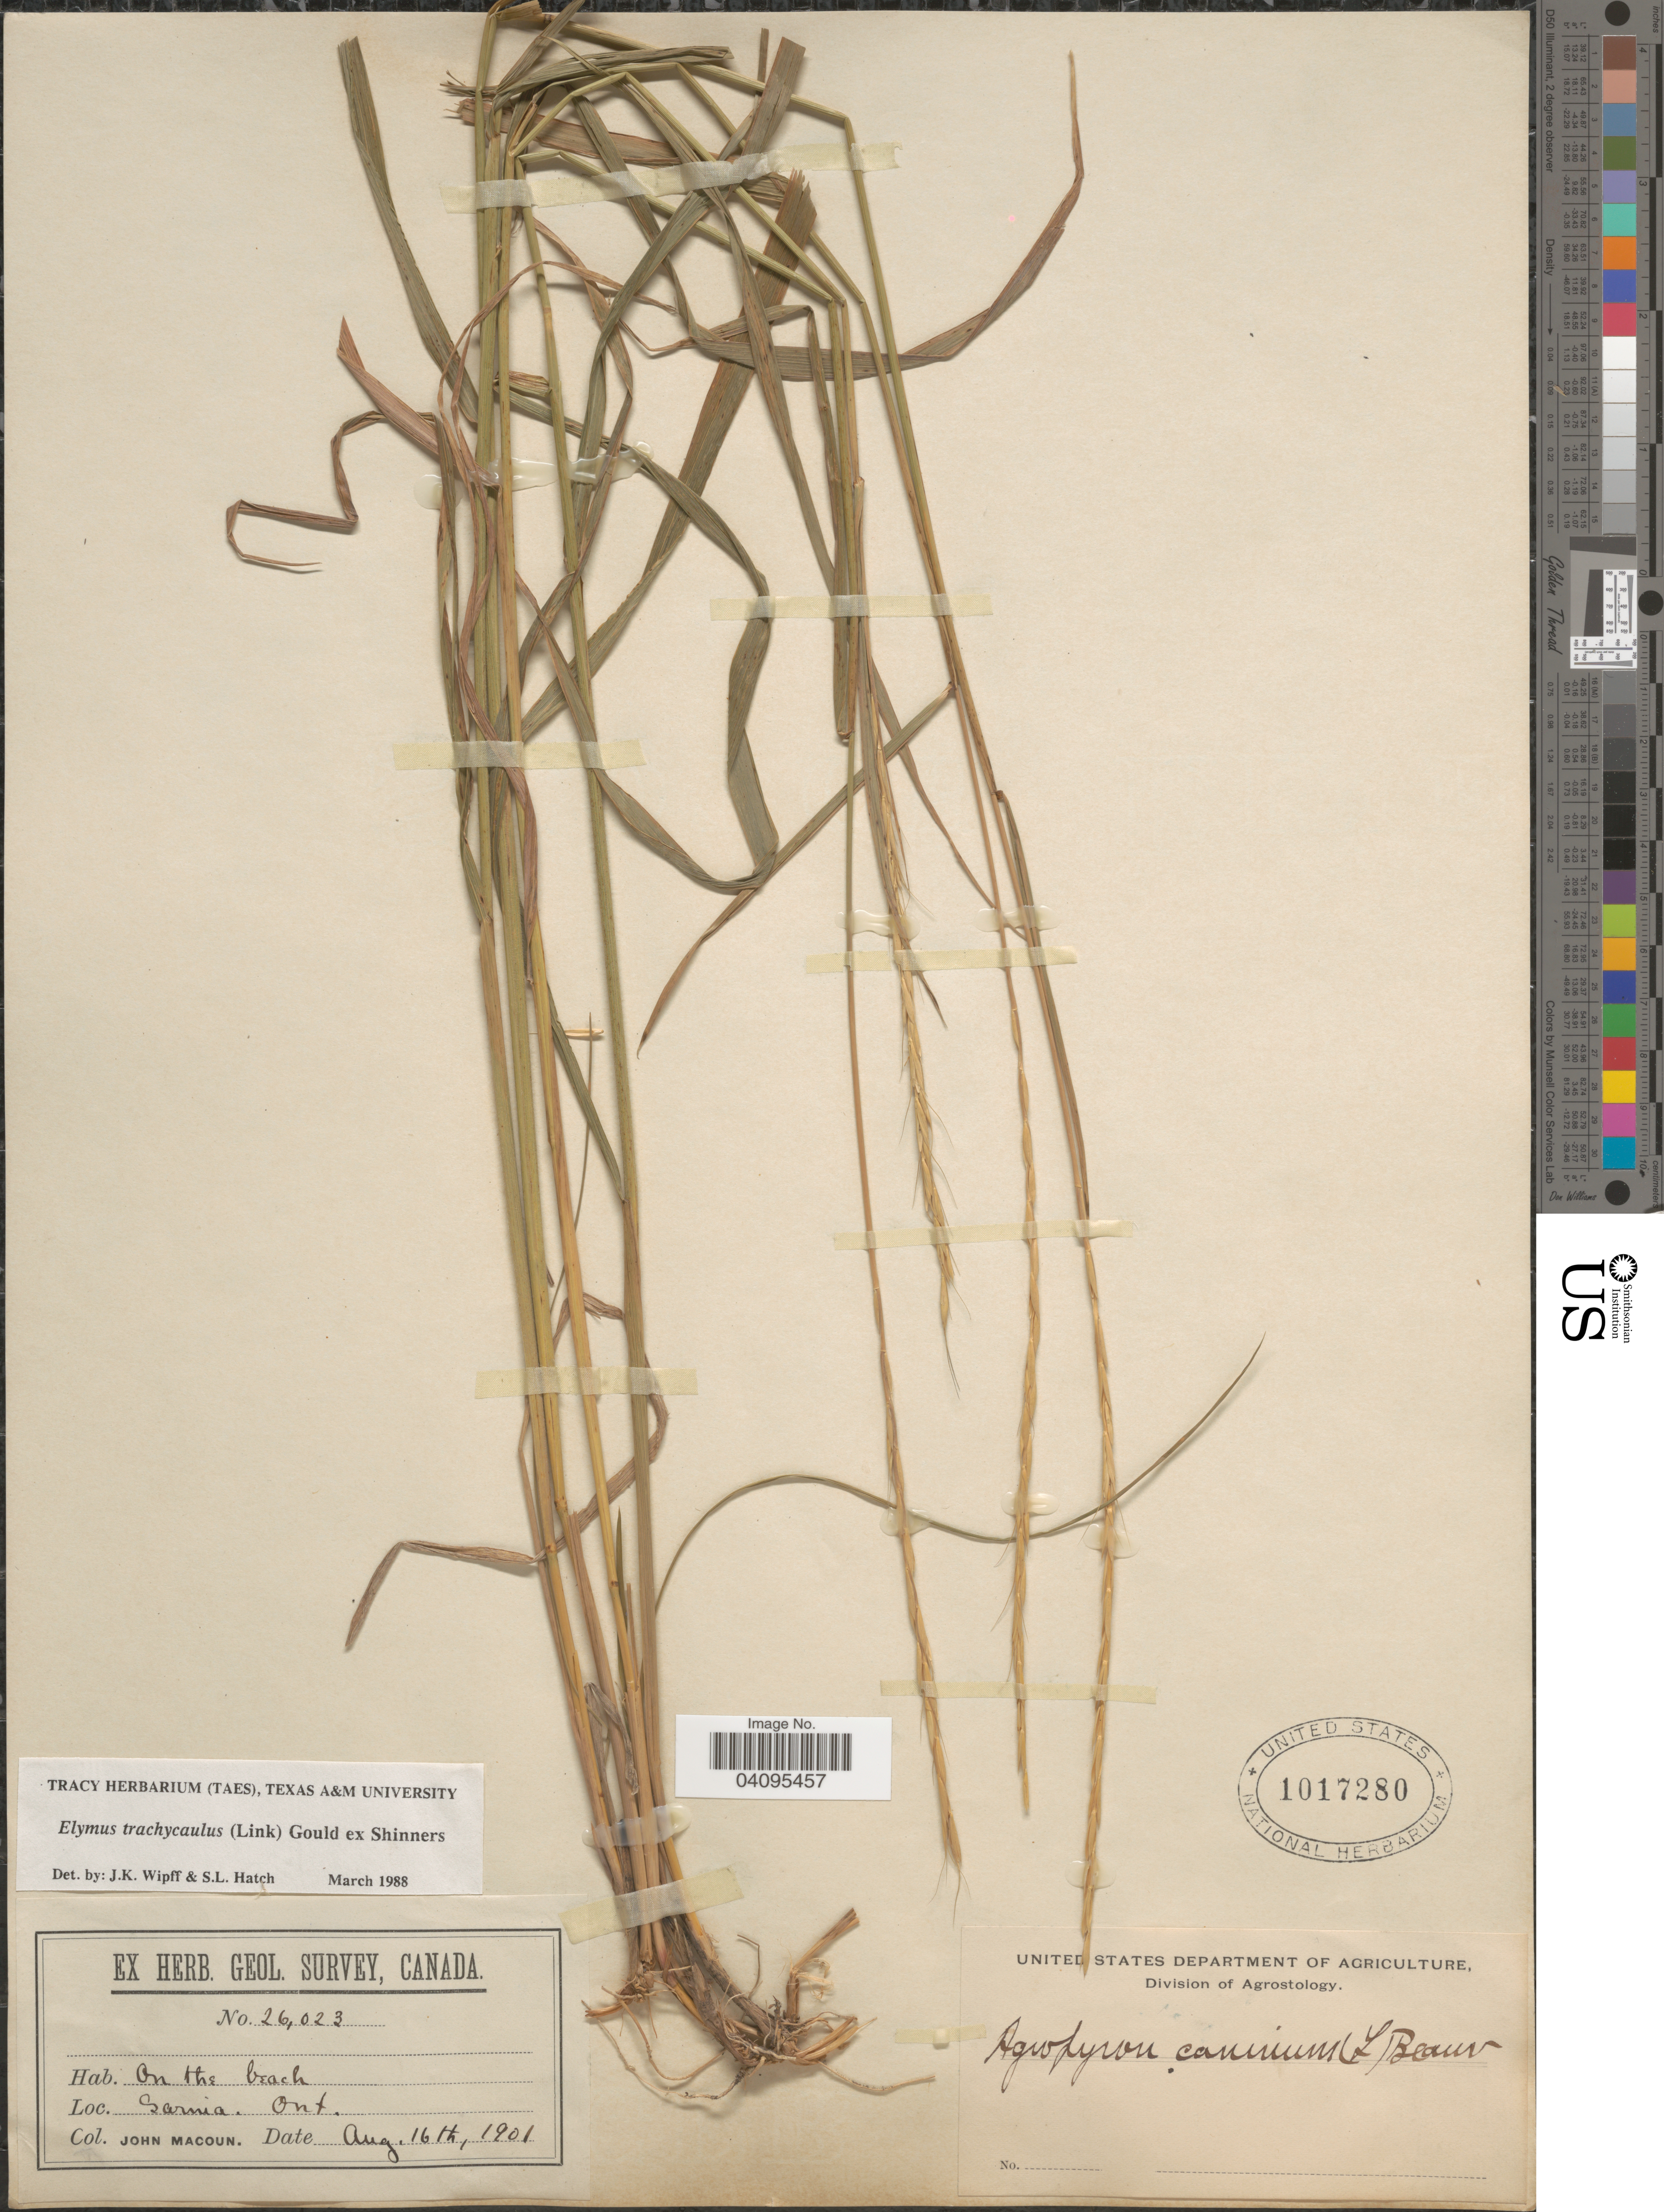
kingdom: Plantae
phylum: Tracheophyta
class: Liliopsida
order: Poales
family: Poaceae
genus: Elymus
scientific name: Elymus trachycaulus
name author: (Link) Gould ex Shinners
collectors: J. Macoun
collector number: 26023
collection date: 1901-08-16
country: Canada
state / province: Ontario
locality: On the beach. Sarnia.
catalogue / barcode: US 1017280